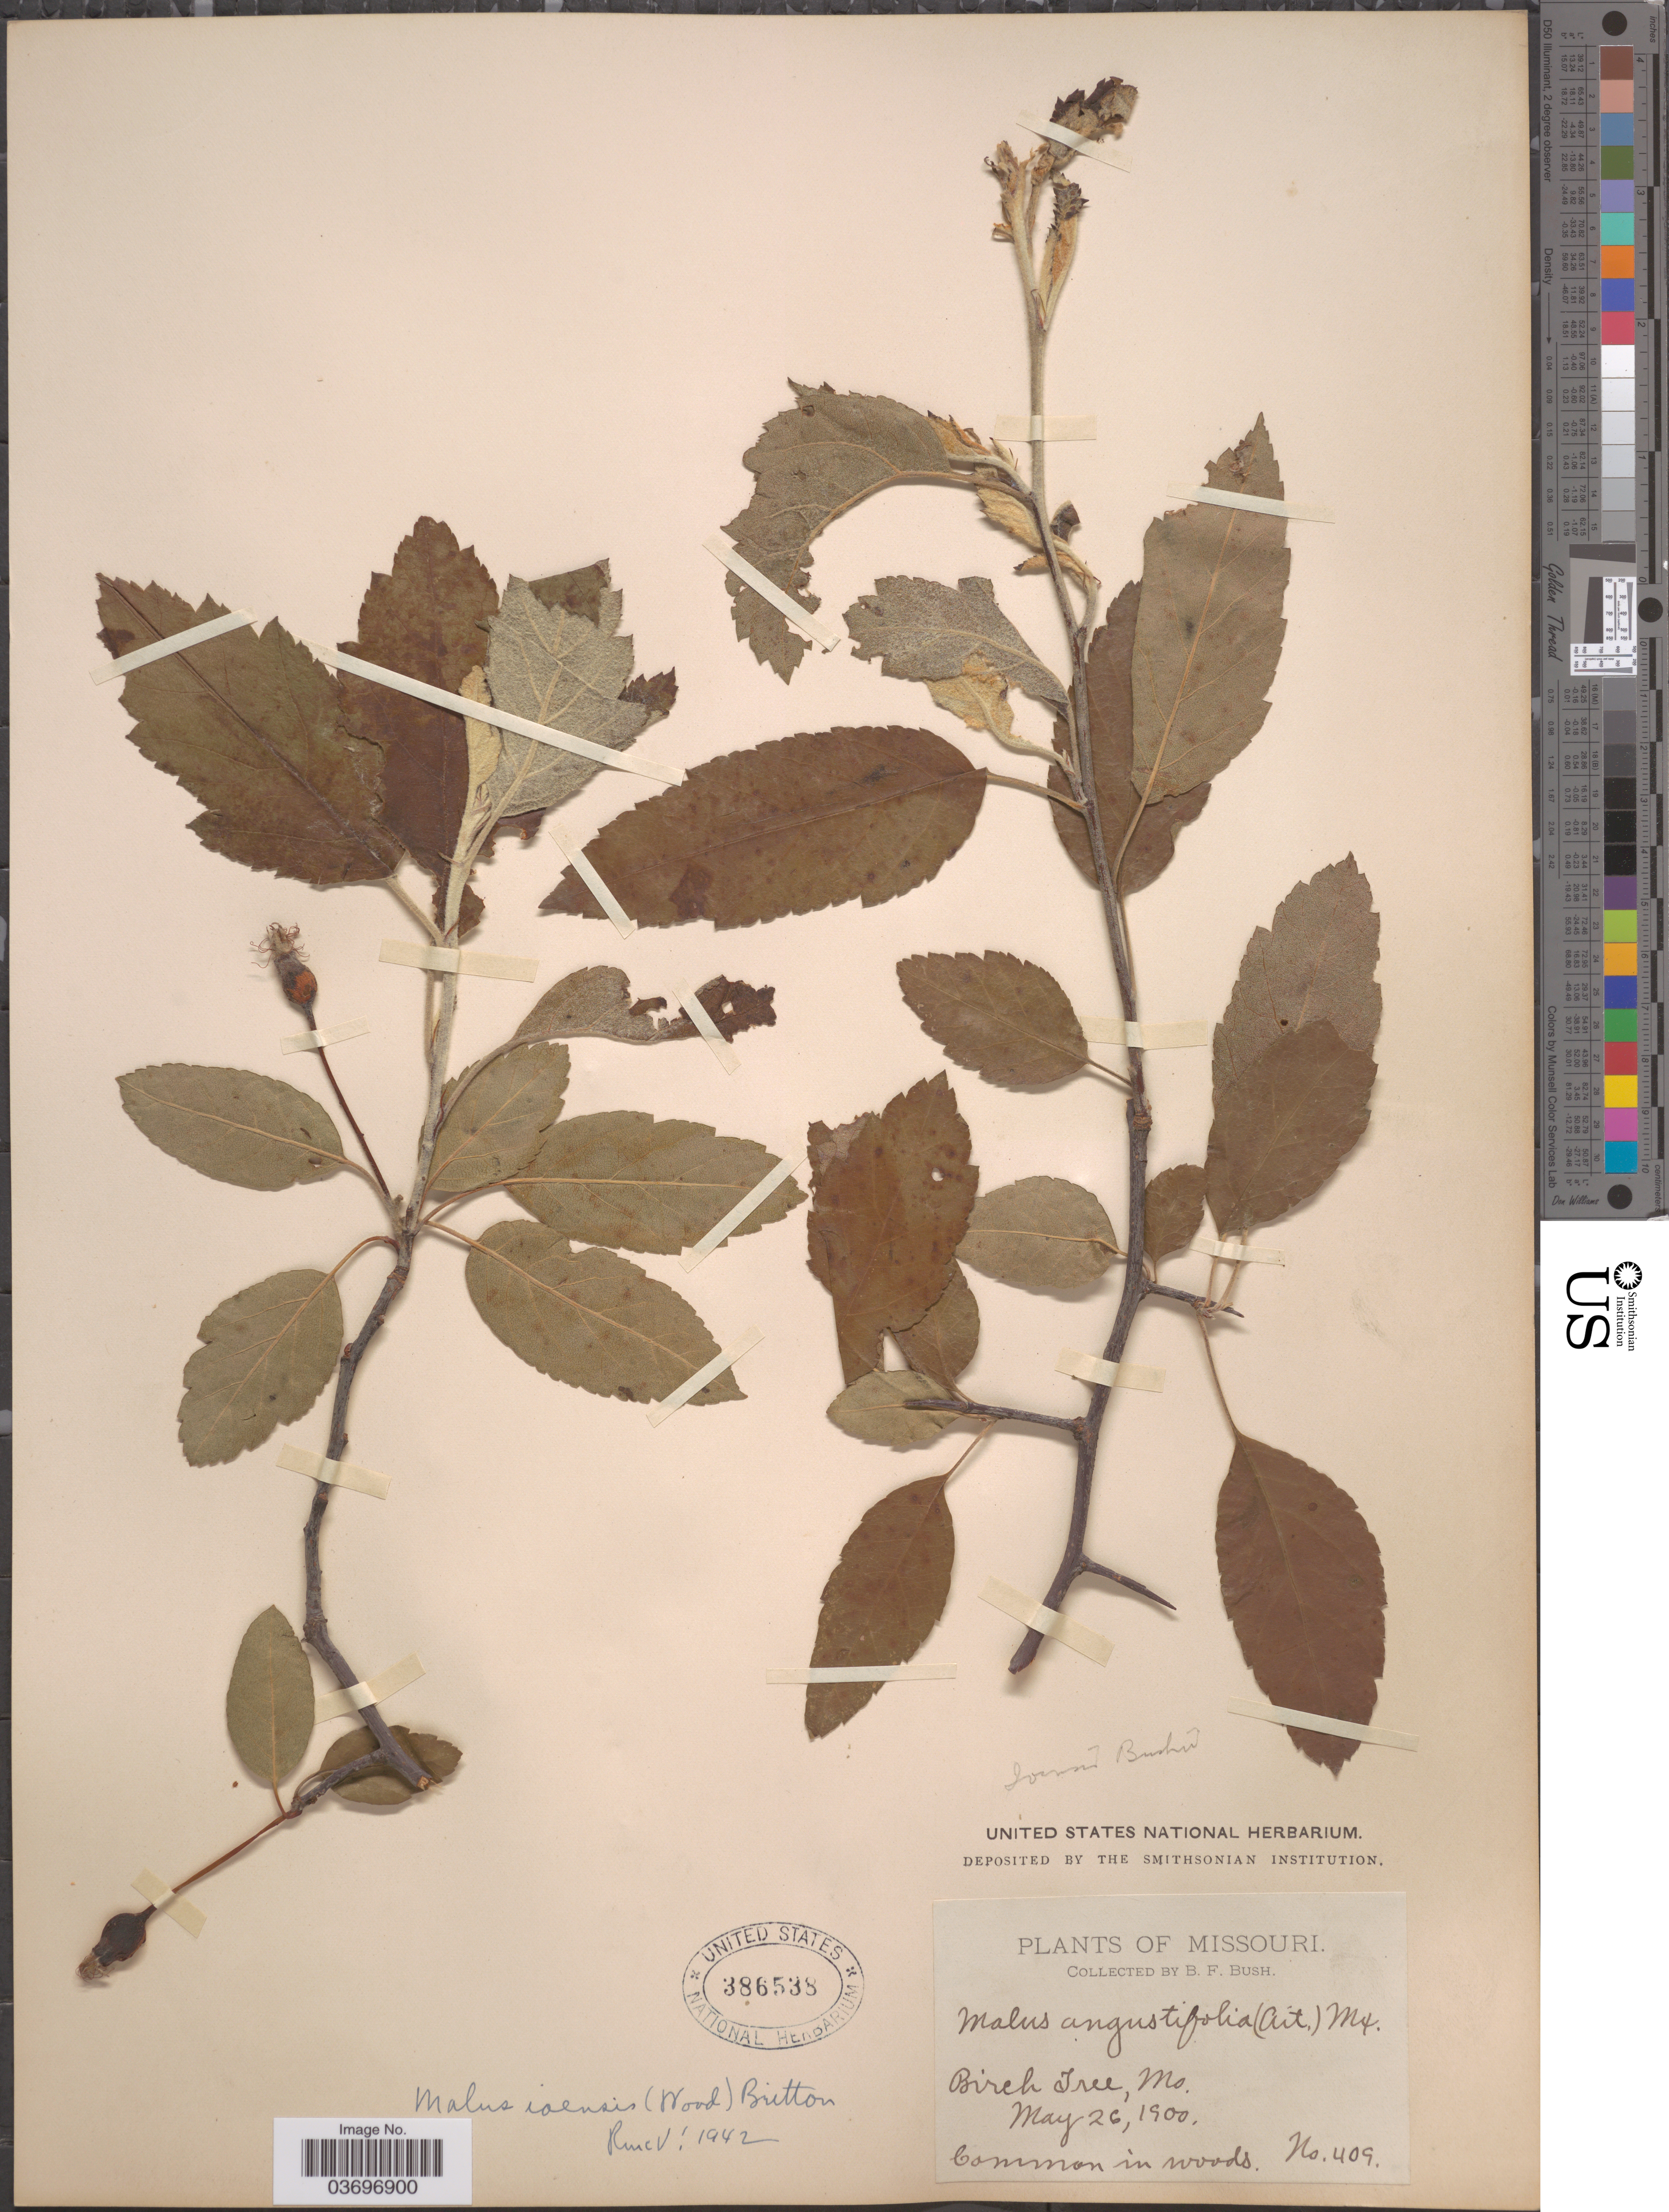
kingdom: Plantae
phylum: Tracheophyta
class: Magnoliopsida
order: Rosales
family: Rosaceae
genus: Malus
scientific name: Malus ioensis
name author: (Alph. Wood) Britton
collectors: B. F. Bush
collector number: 409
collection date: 1900-05-26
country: United States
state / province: Missouri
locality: Birch Tree.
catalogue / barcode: US 386538